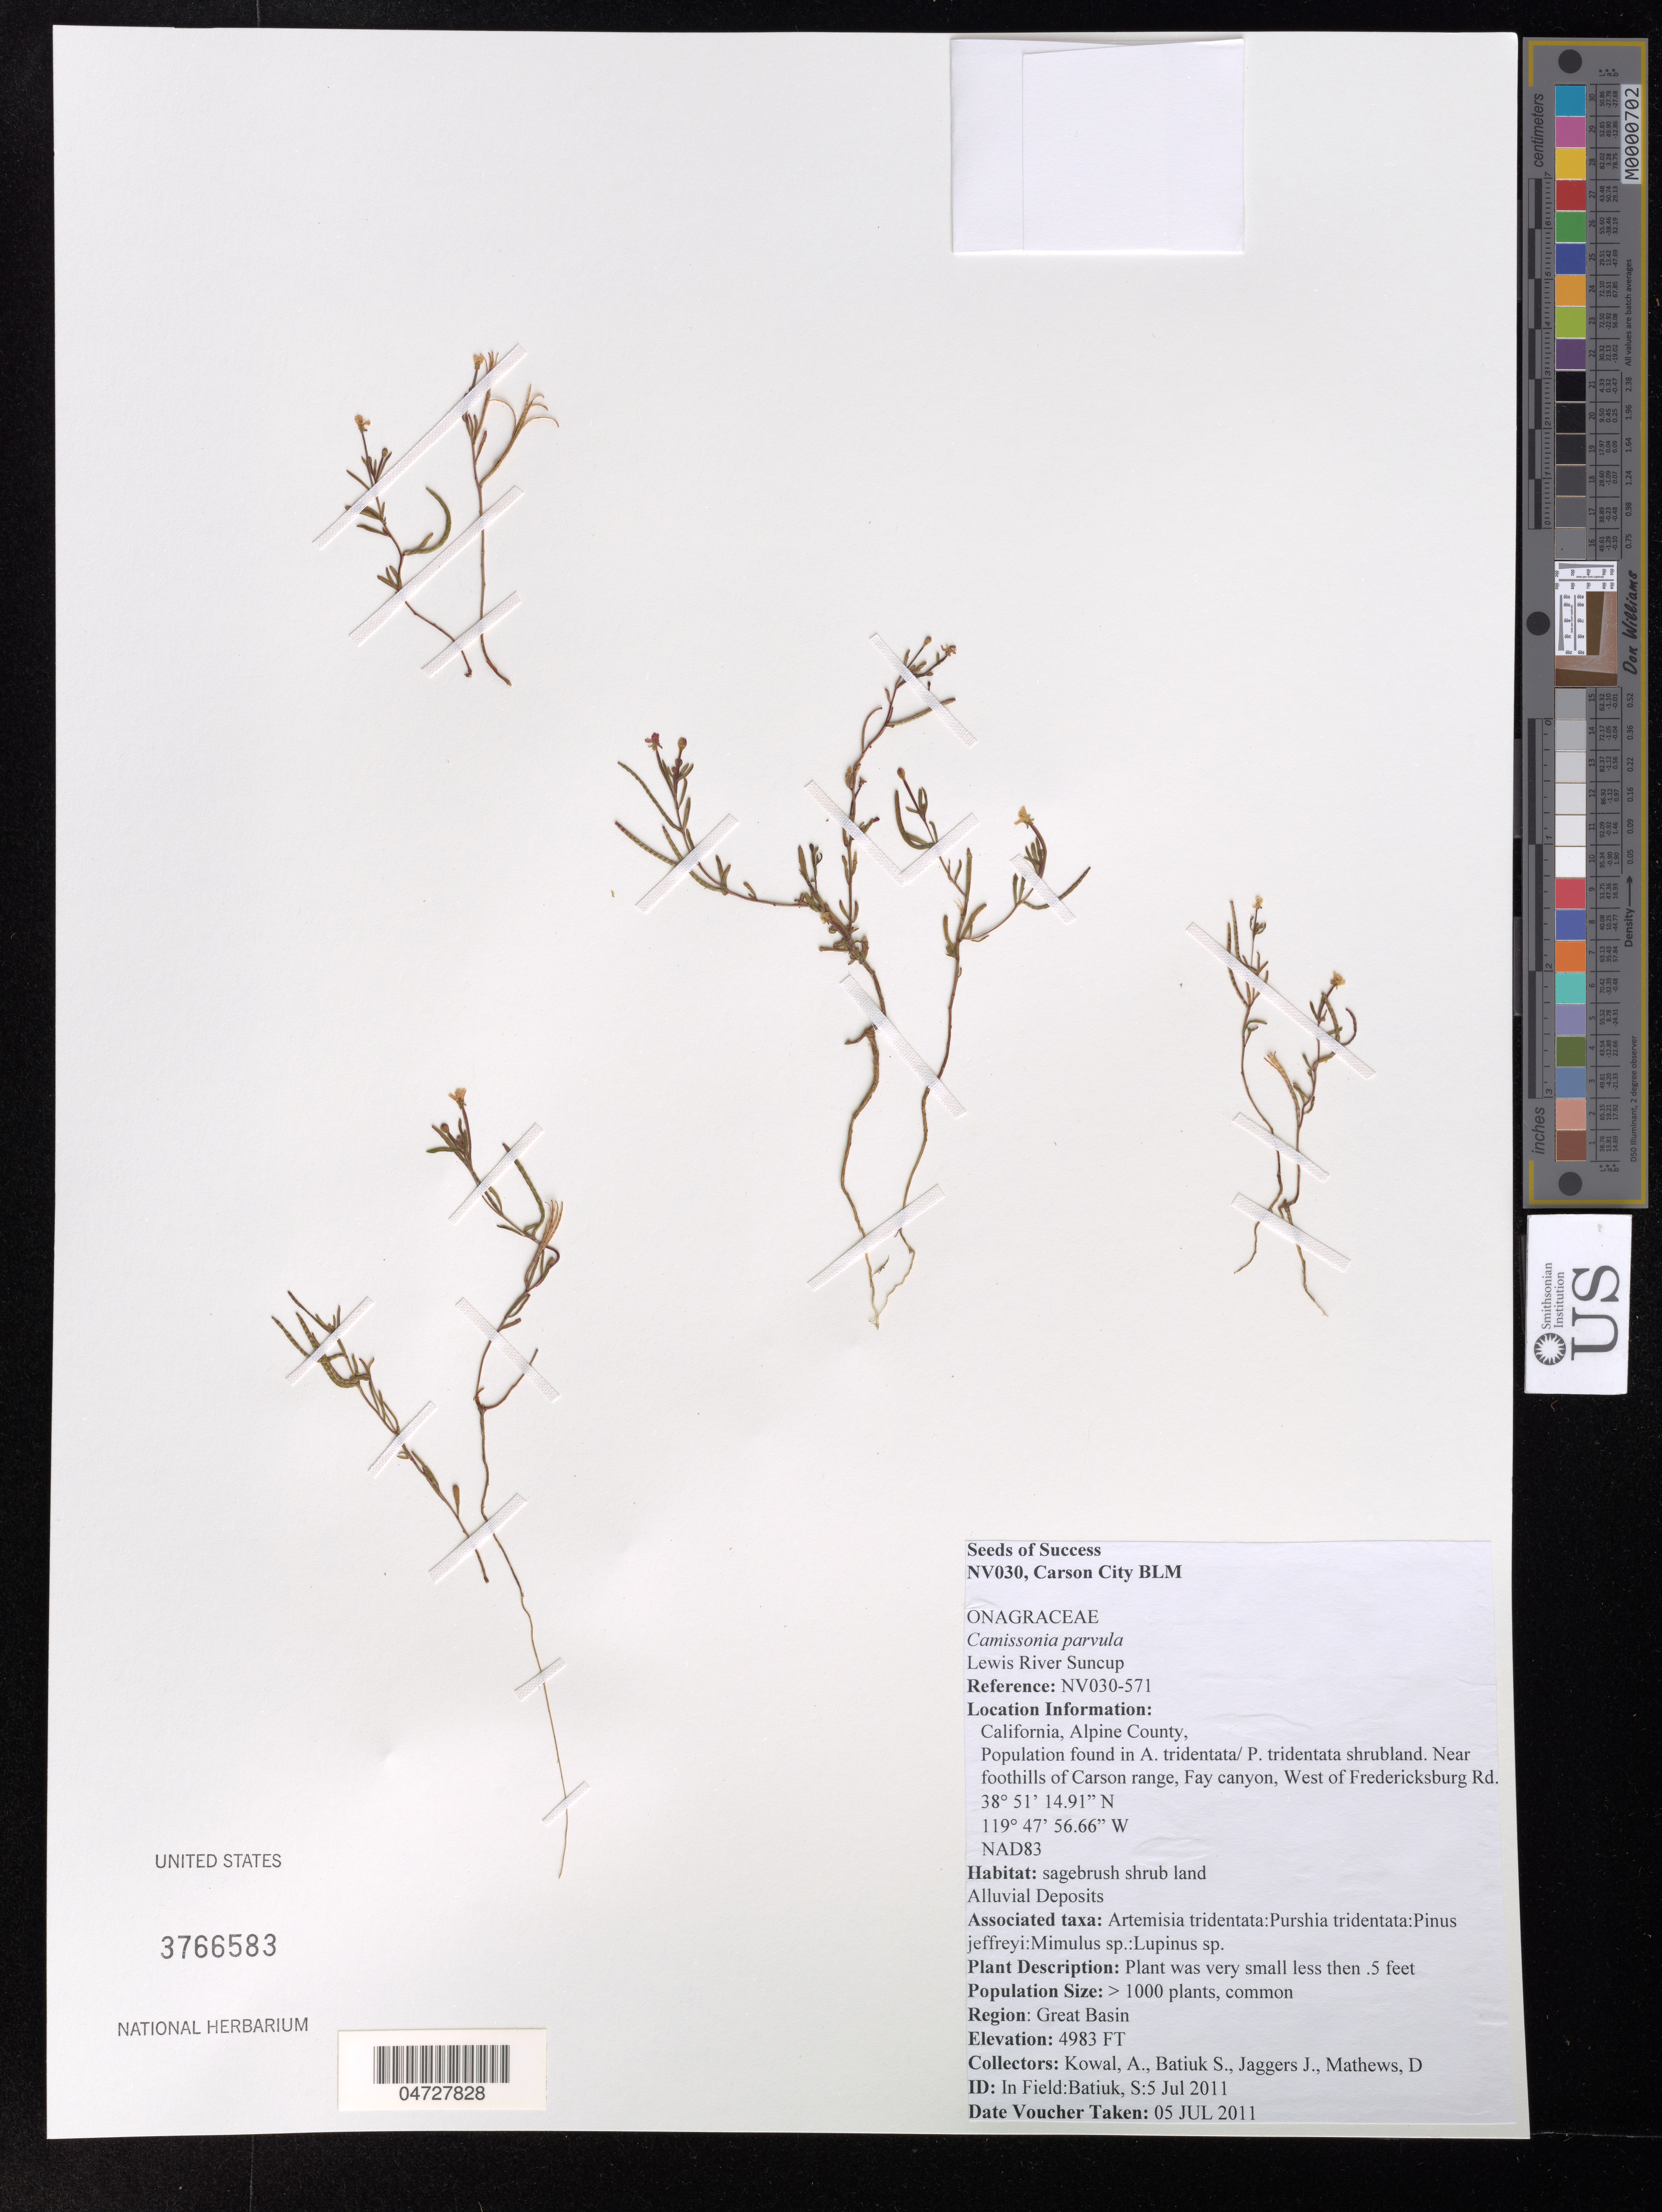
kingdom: Plantae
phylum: Tracheophyta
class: Magnoliopsida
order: Myrtales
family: Onagraceae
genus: Camissonia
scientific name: Camissonia parvula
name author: (Nutt. ex Torr. &) P.H. Raven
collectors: A. Kowal, S. Batiuk, J. Jaggers & D. Mathews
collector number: NV030-571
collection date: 2011-07-05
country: United States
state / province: California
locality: Alpine County. Near foothills of Carson Range, Fay Canyon, West of Fredericksburg Rd. Great Basin.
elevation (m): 1519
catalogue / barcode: US 3766593